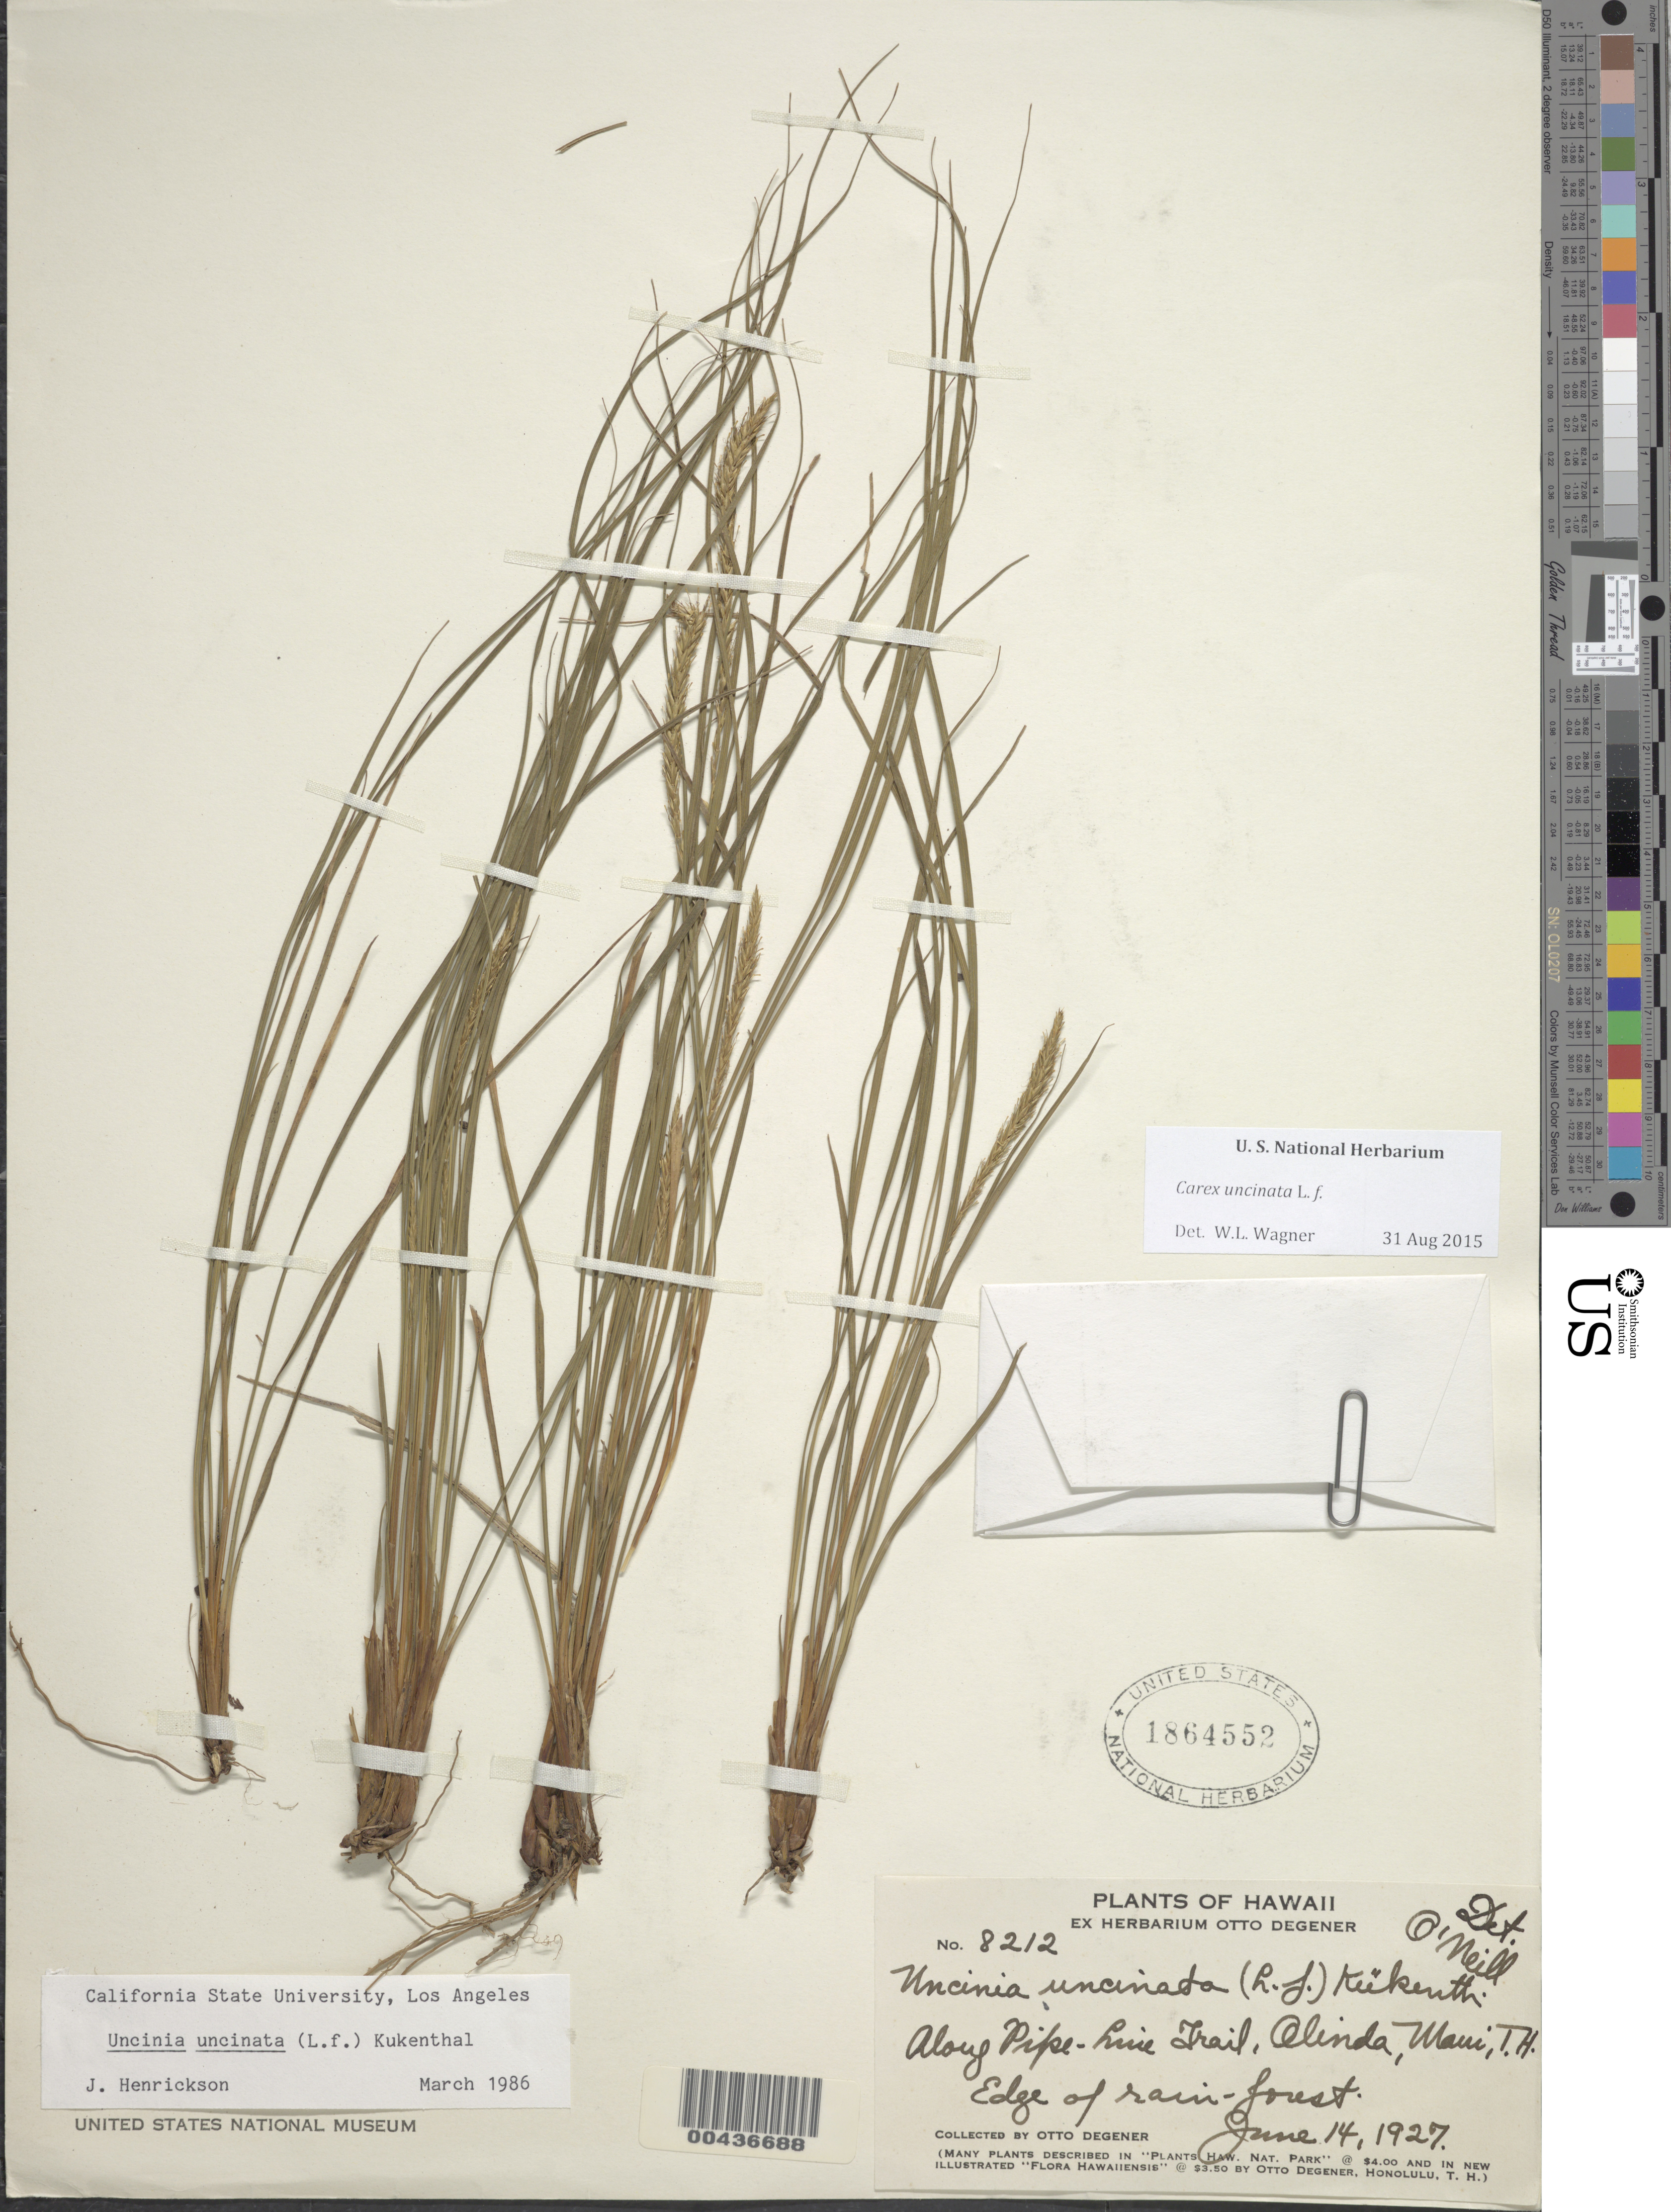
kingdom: Plantae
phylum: Tracheophyta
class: Liliopsida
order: Poales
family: Cyperaceae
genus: Carex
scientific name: Carex uncinata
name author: L. f.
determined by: Wagner, W. L., (BOT), Smithsonian Institution - National Museum of Natural History (UNITED STATES)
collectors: O. Degener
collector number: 8212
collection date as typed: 14 Jun 1927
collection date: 1927-06-14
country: United States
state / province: Hawaii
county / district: Maui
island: Maui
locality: along Pipe-Line Trail, Olinda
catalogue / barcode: US 1864552